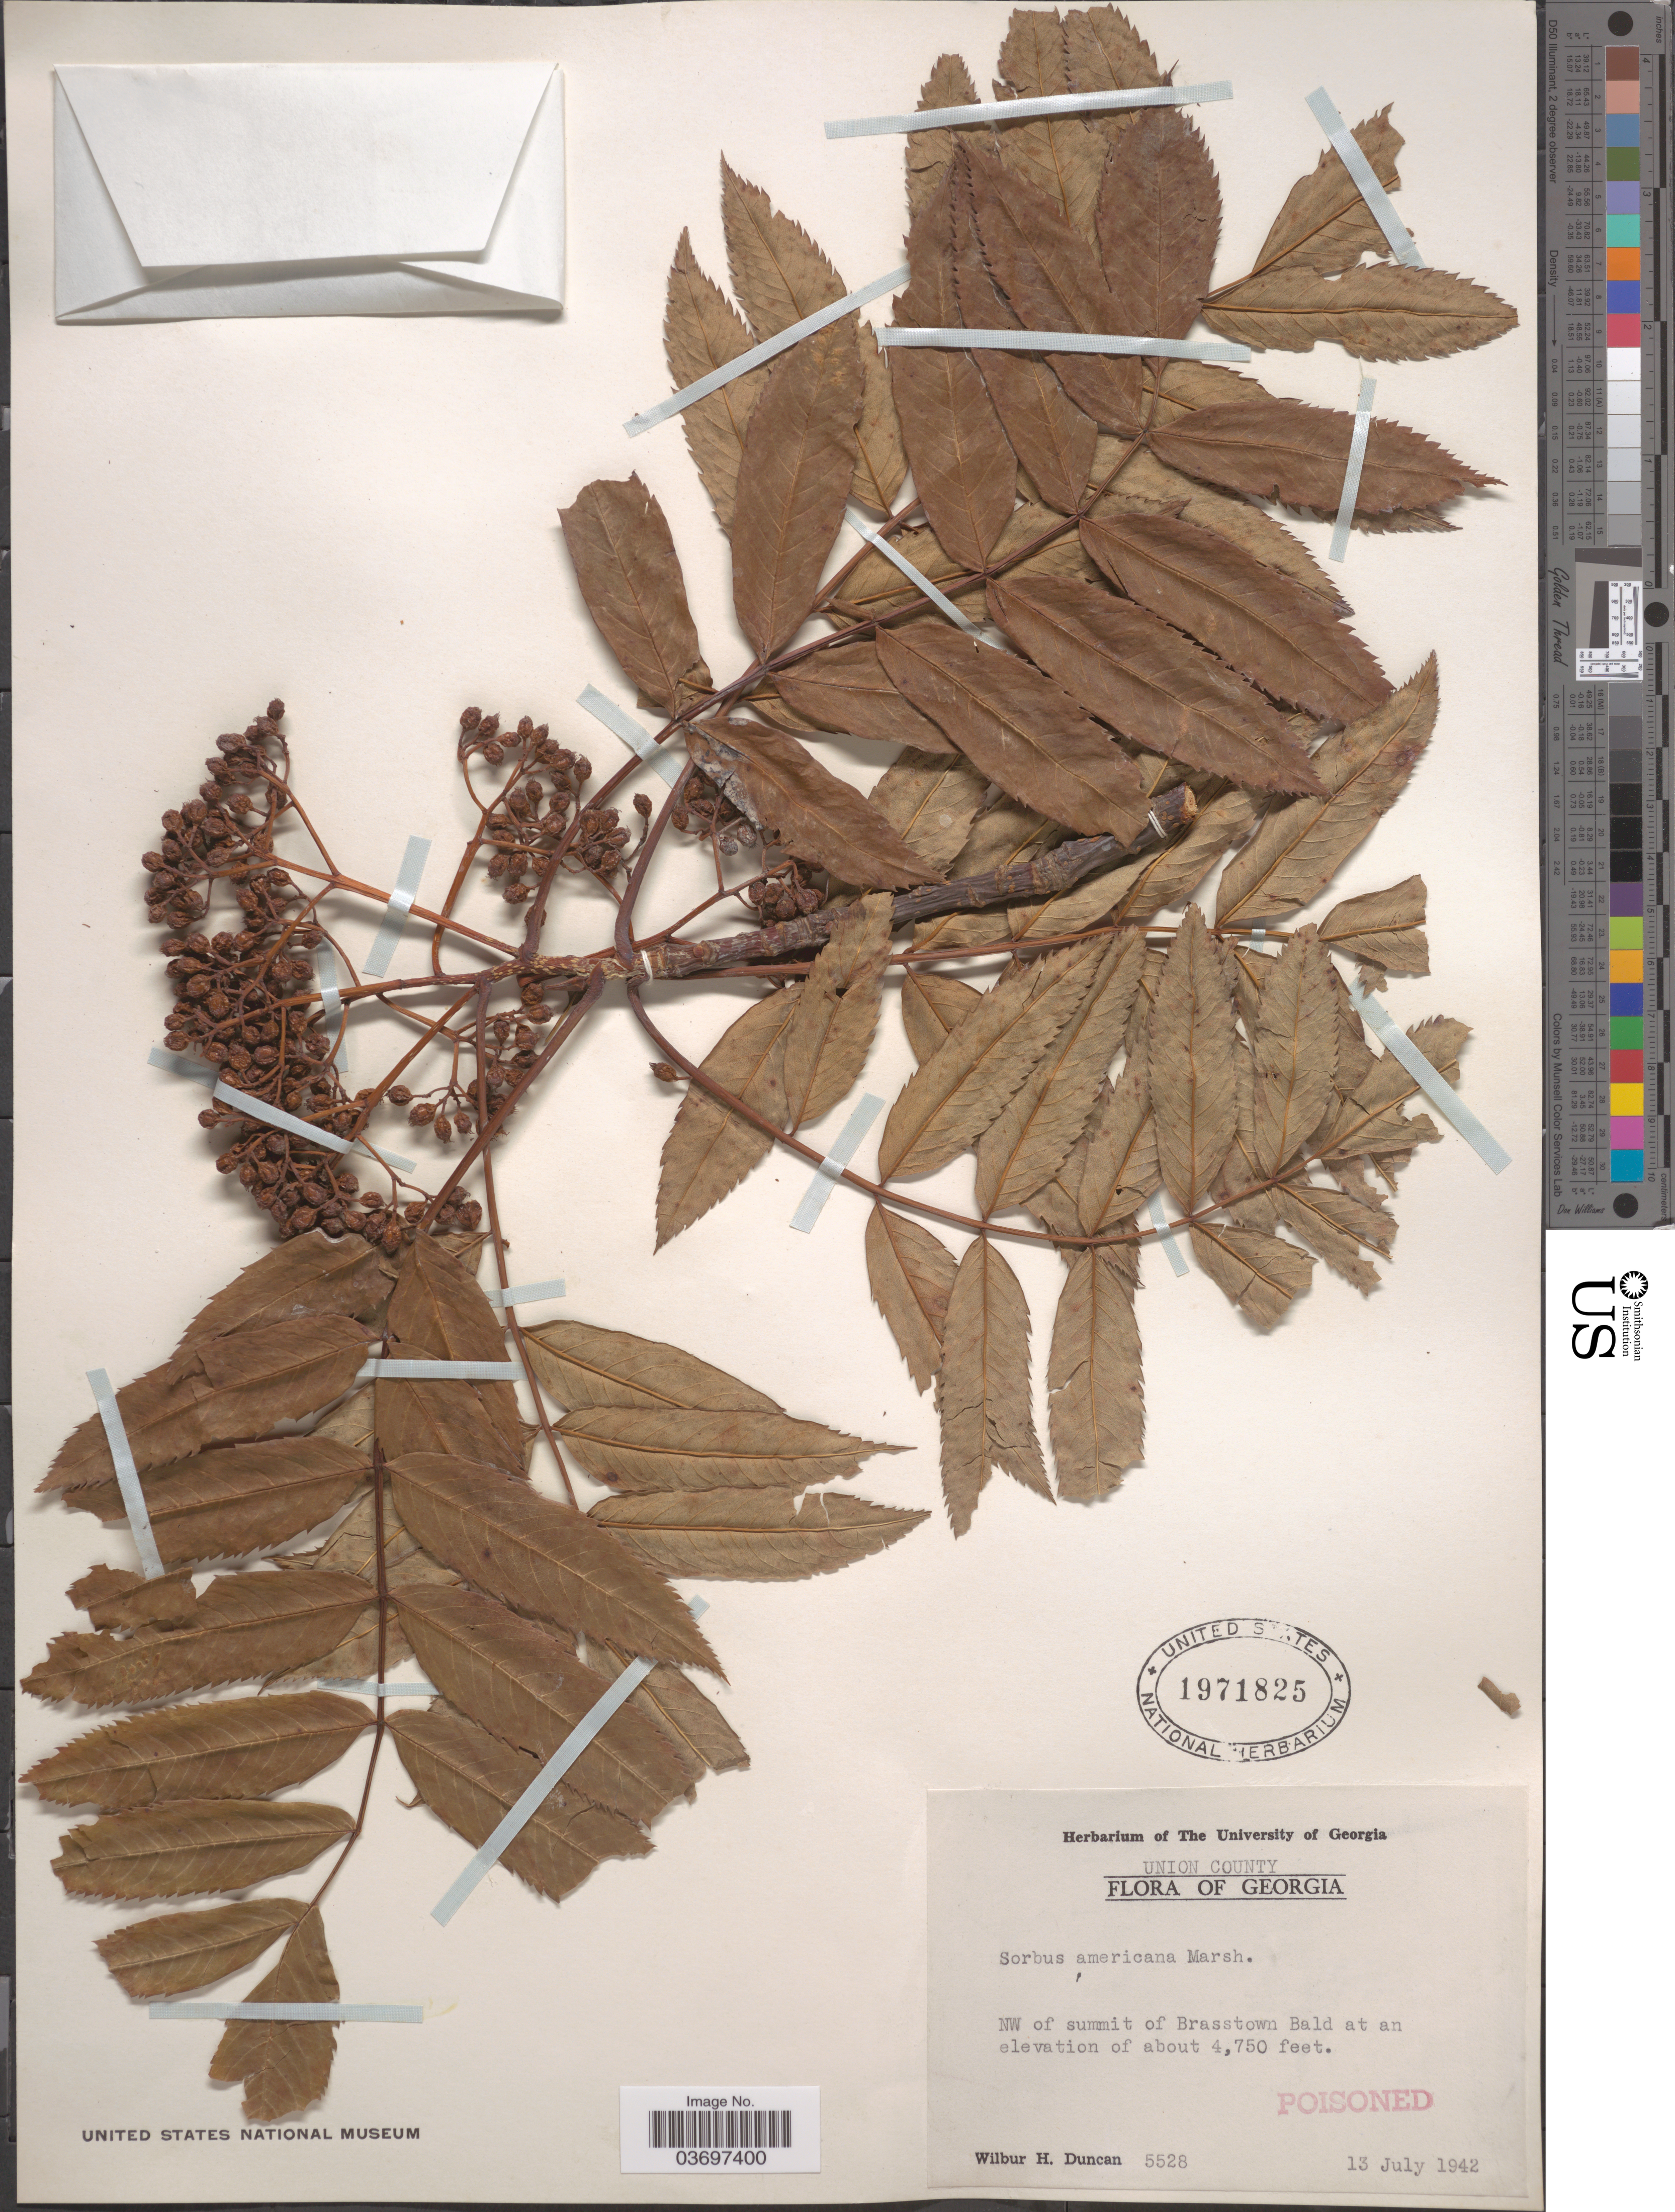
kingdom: Plantae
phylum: Tracheophyta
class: Magnoliopsida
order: Rosales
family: Rosaceae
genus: Sorbus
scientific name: Sorbus americana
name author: Marshall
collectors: W. H. Duncan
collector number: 5528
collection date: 1942-07-13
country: United States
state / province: Georgia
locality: Union County. NW of summit of Brasstown Bald.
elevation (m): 1448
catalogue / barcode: US 1971825